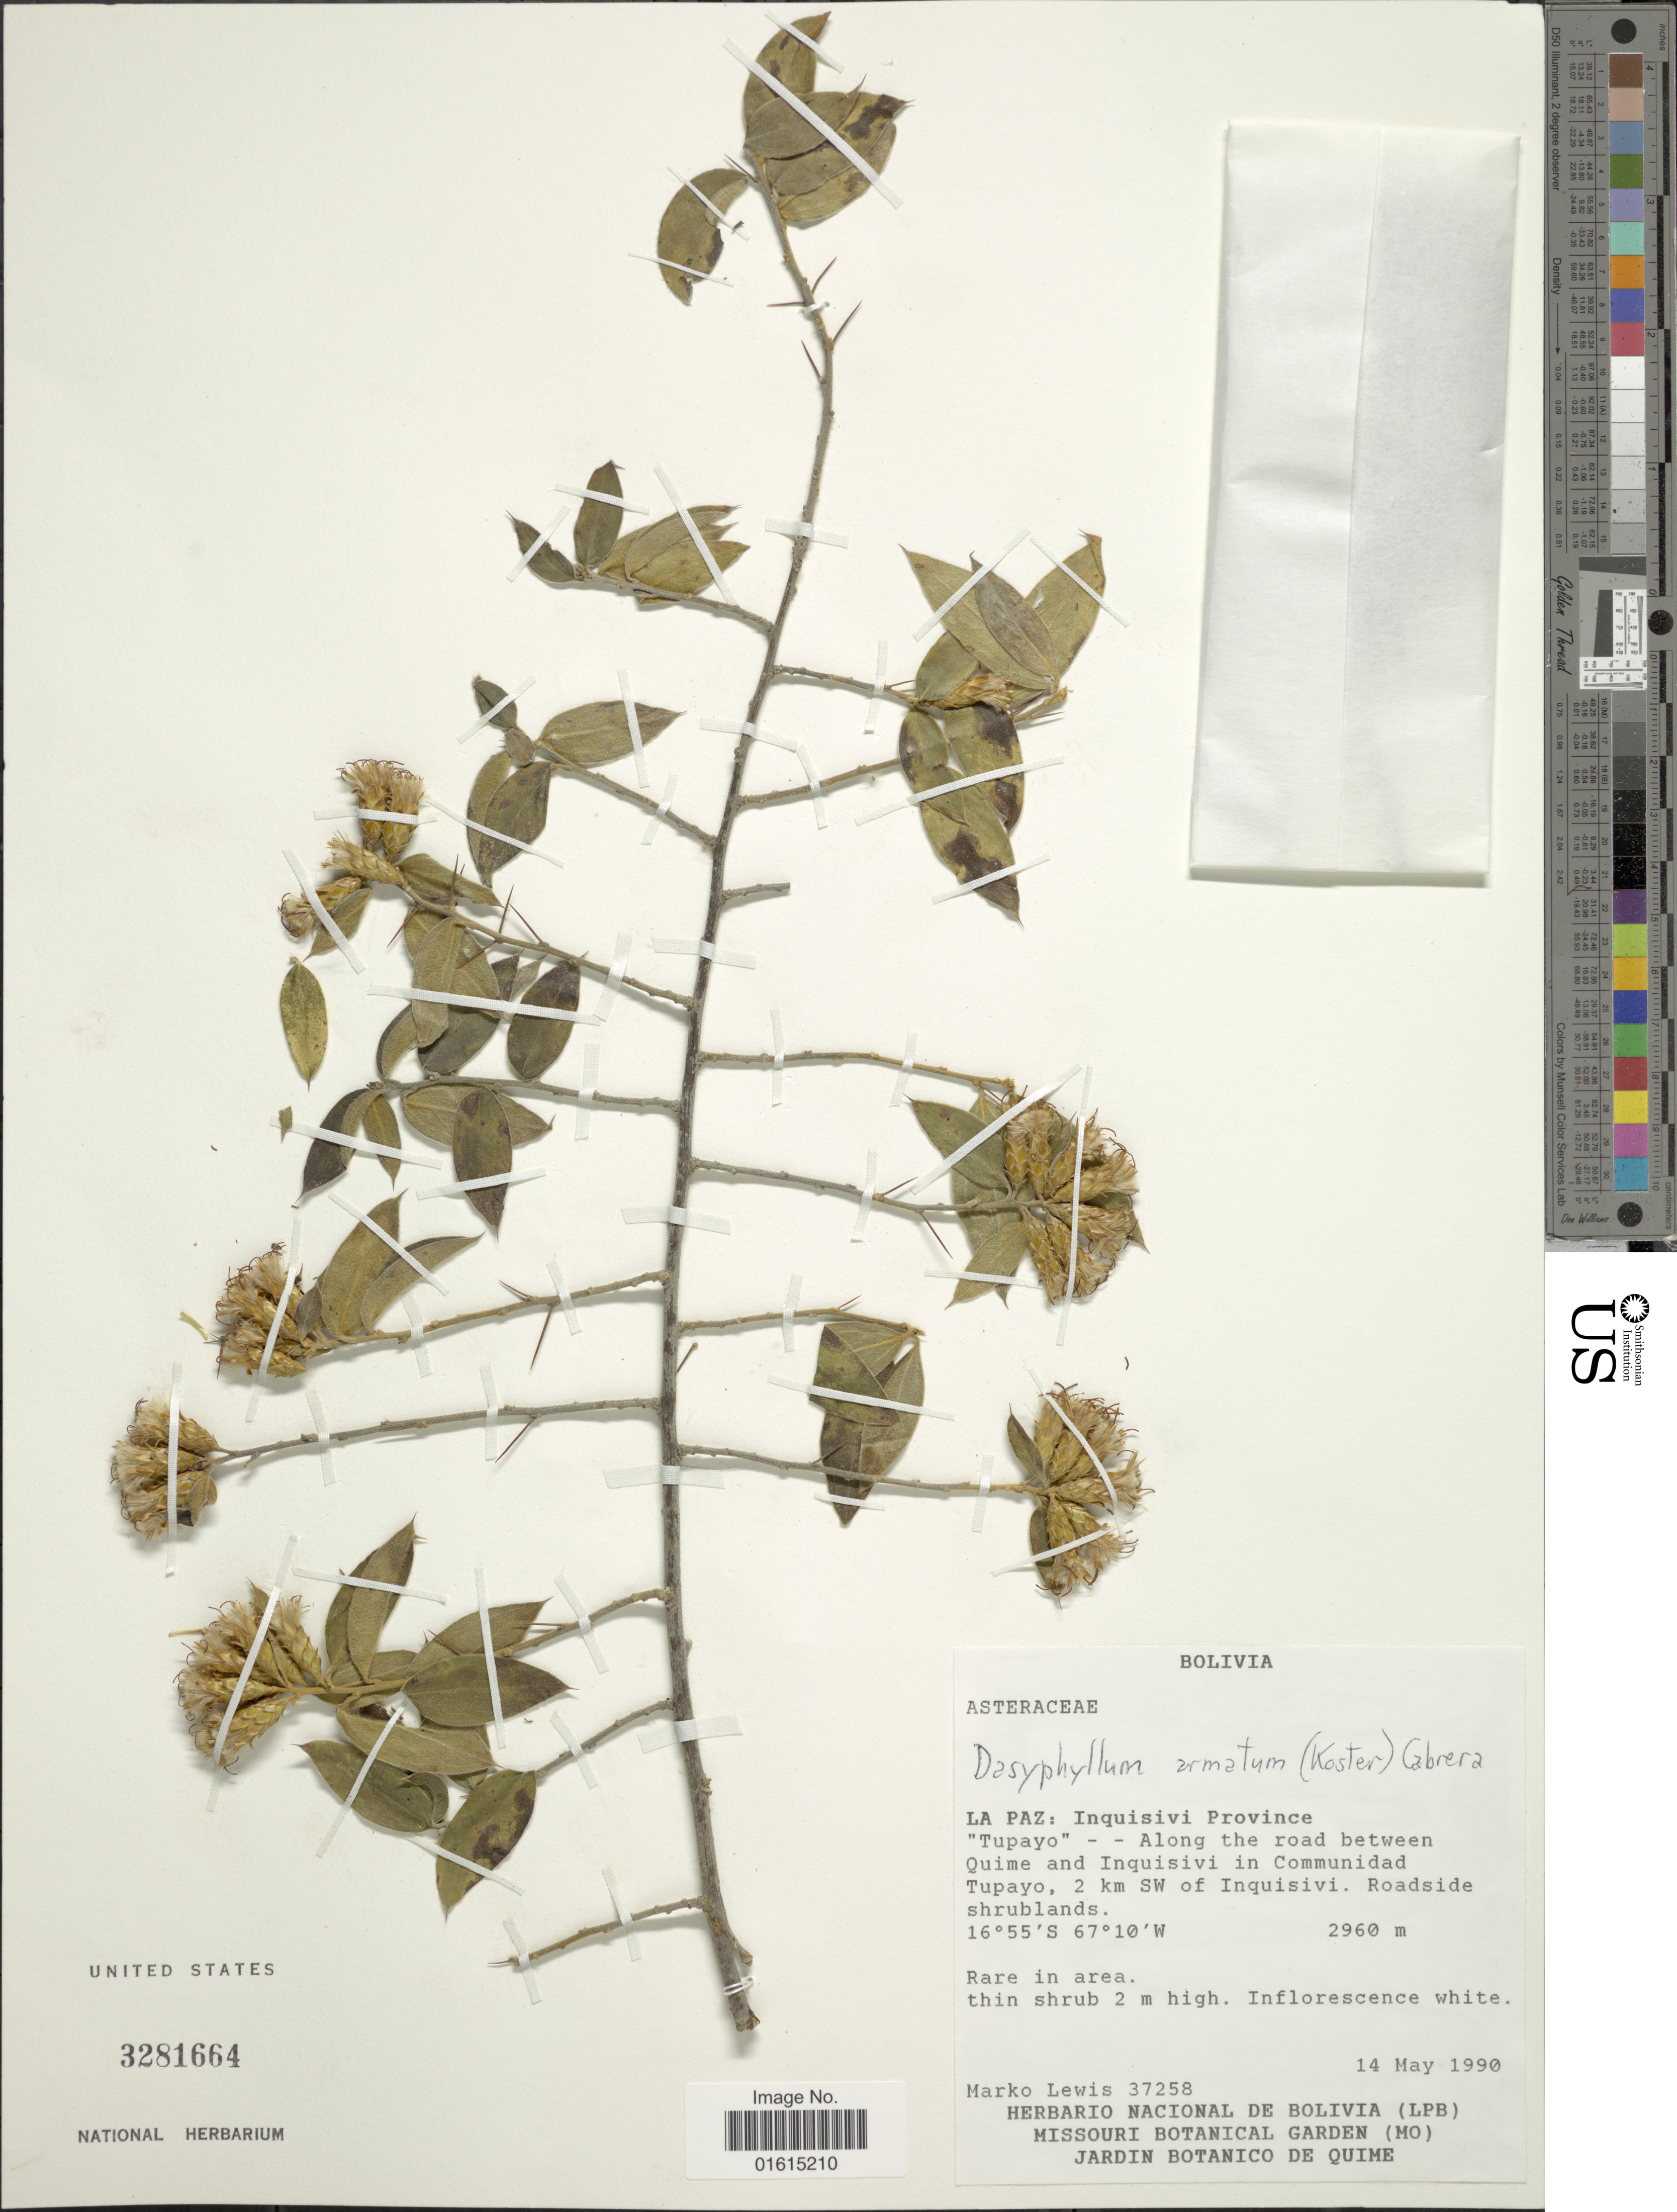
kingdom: Plantae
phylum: Tracheophyta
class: Magnoliopsida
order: Asterales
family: Asteraceae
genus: Dasyphyllum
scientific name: Dasyphyllum armatum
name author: (J. Kost.) Cabrera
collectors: M. A. Lewis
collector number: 37258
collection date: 1990-05-14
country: Bolivia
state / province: La Paz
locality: La Paz, Inquisivi Province, Tupayo, along the road between Quime and Inquisivi in Communidad Tupayo, 2 km SW of Inquisivi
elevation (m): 2960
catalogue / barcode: US 3281664